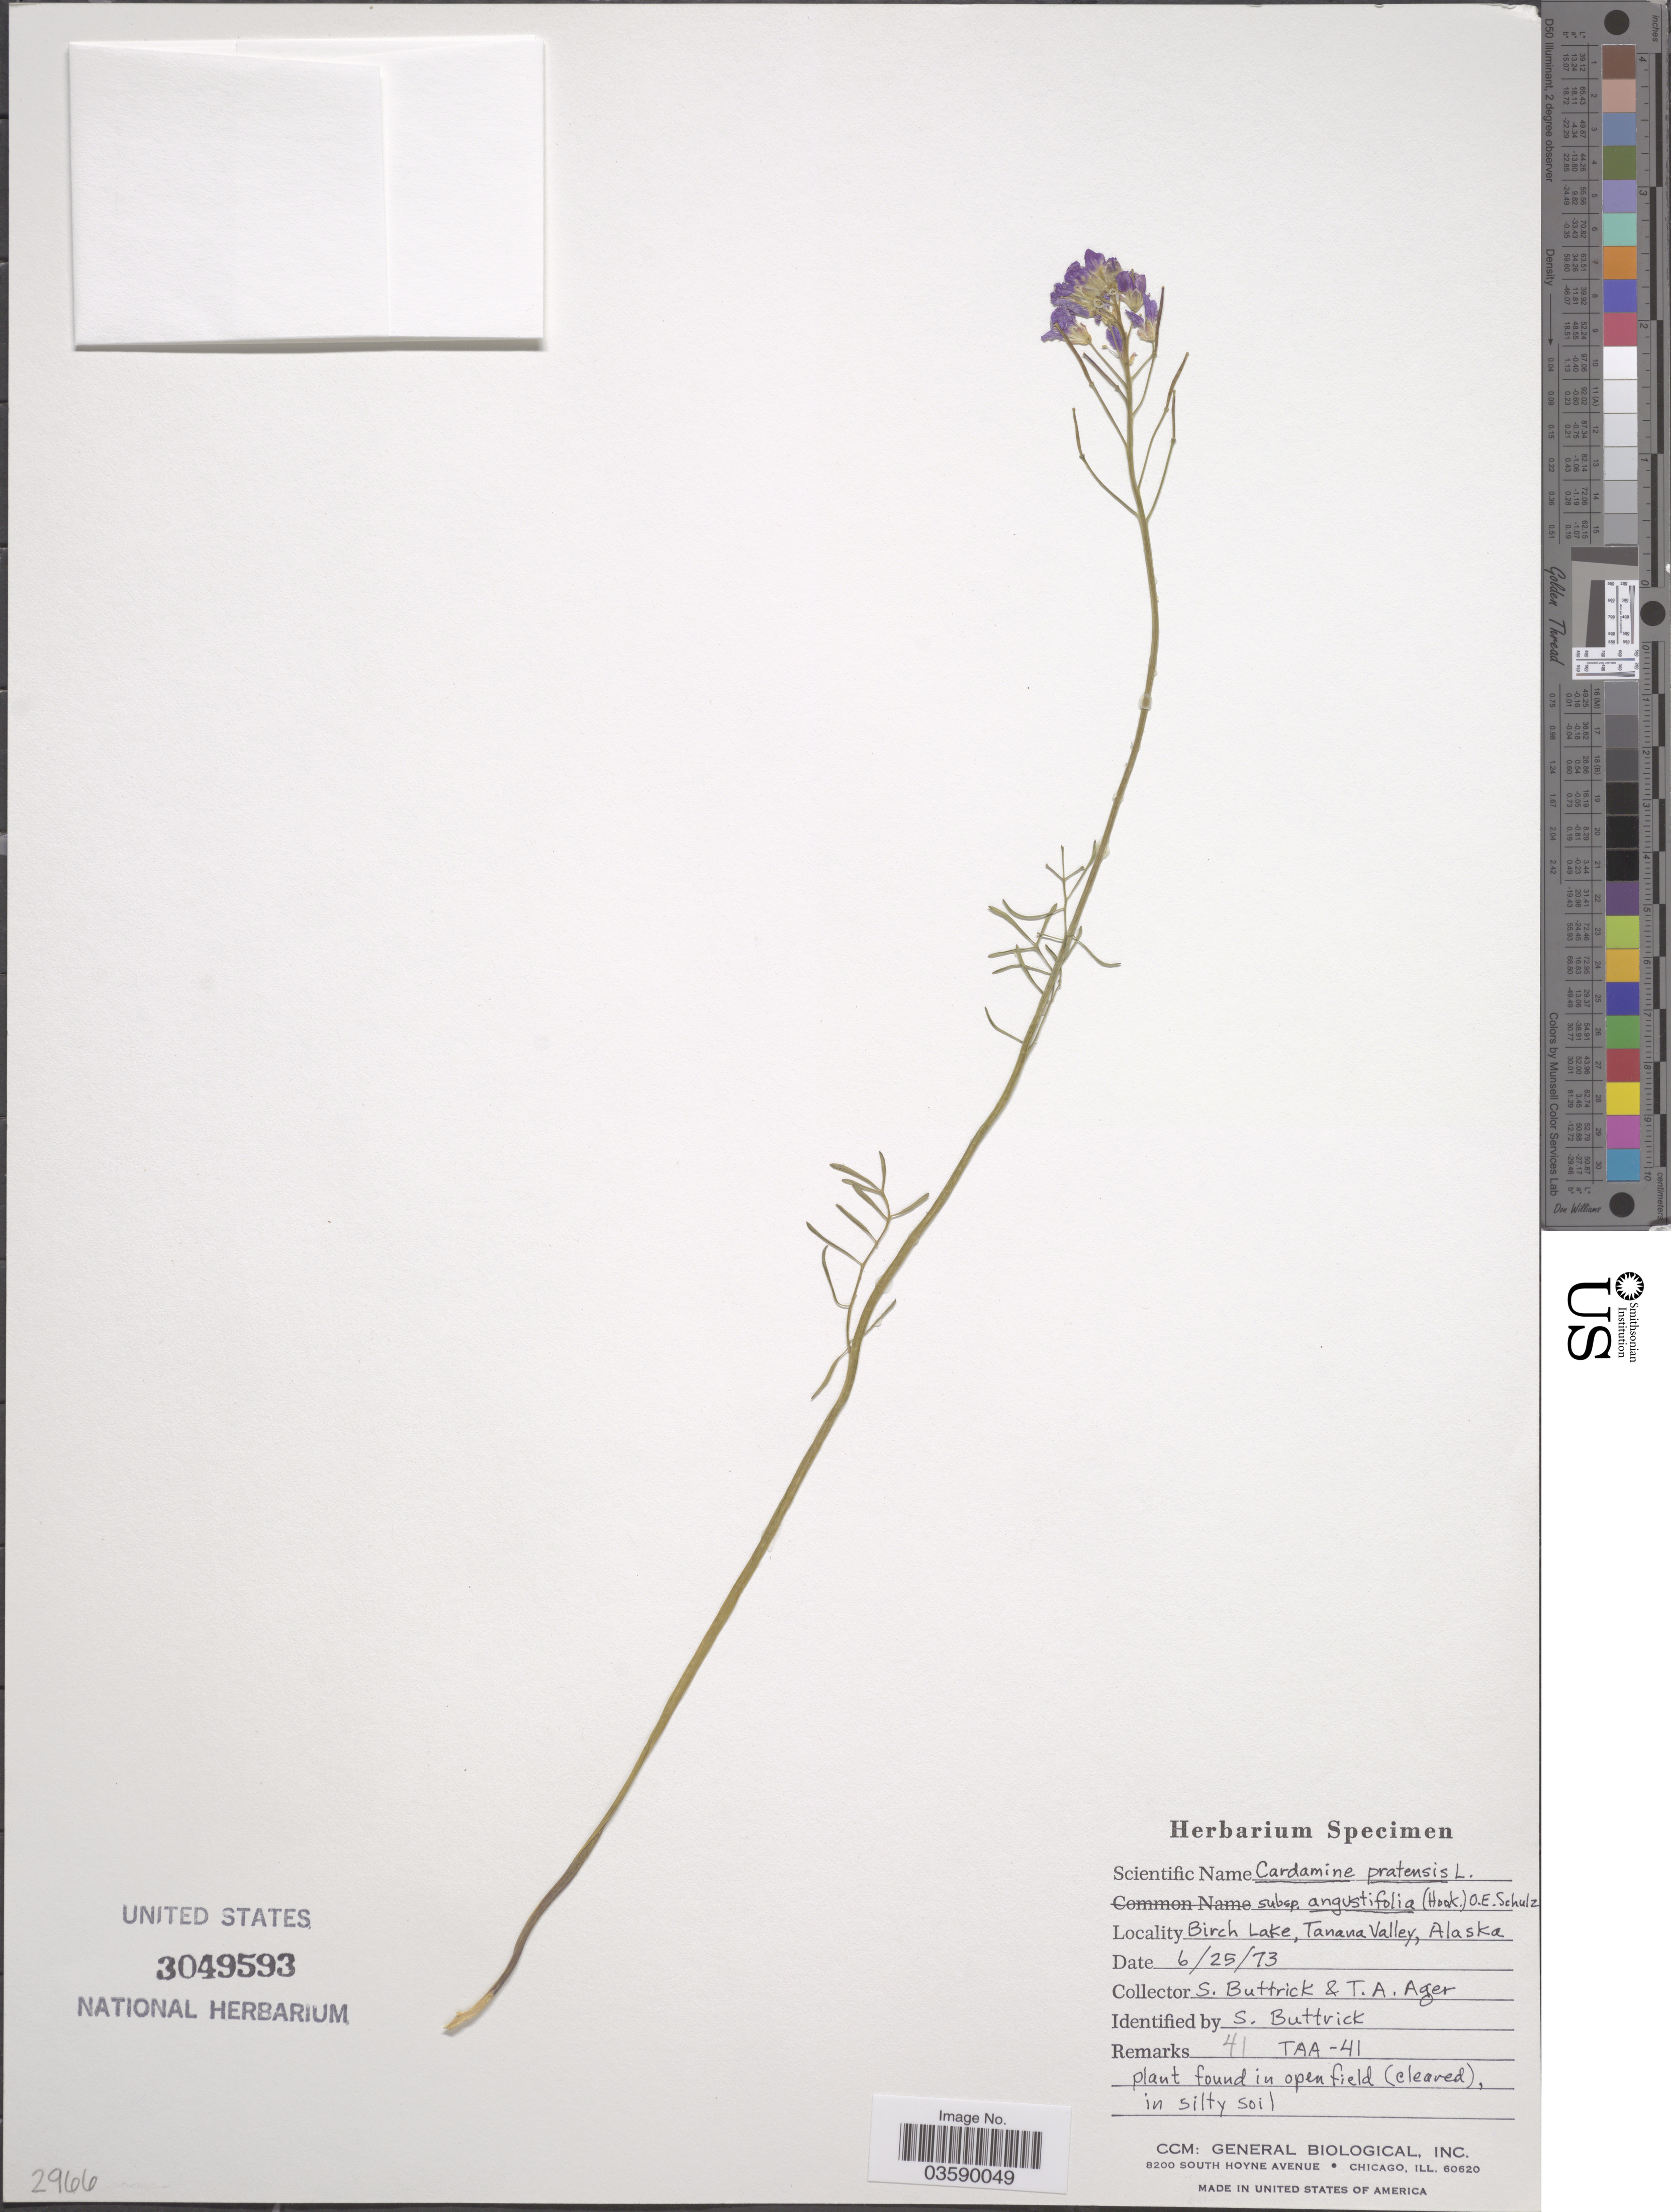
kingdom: Plantae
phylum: Tracheophyta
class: Magnoliopsida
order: Brassicales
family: Brassicaceae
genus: Cardamine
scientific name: Cardamine pratensis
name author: L.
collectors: S. Buttrick & T. A. Ager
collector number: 41/TAA-41?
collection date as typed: Transcribed d/m/y: 25/6/73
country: United States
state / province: Alaska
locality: Birch Lake, Tanana Valley.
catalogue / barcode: US 3049593